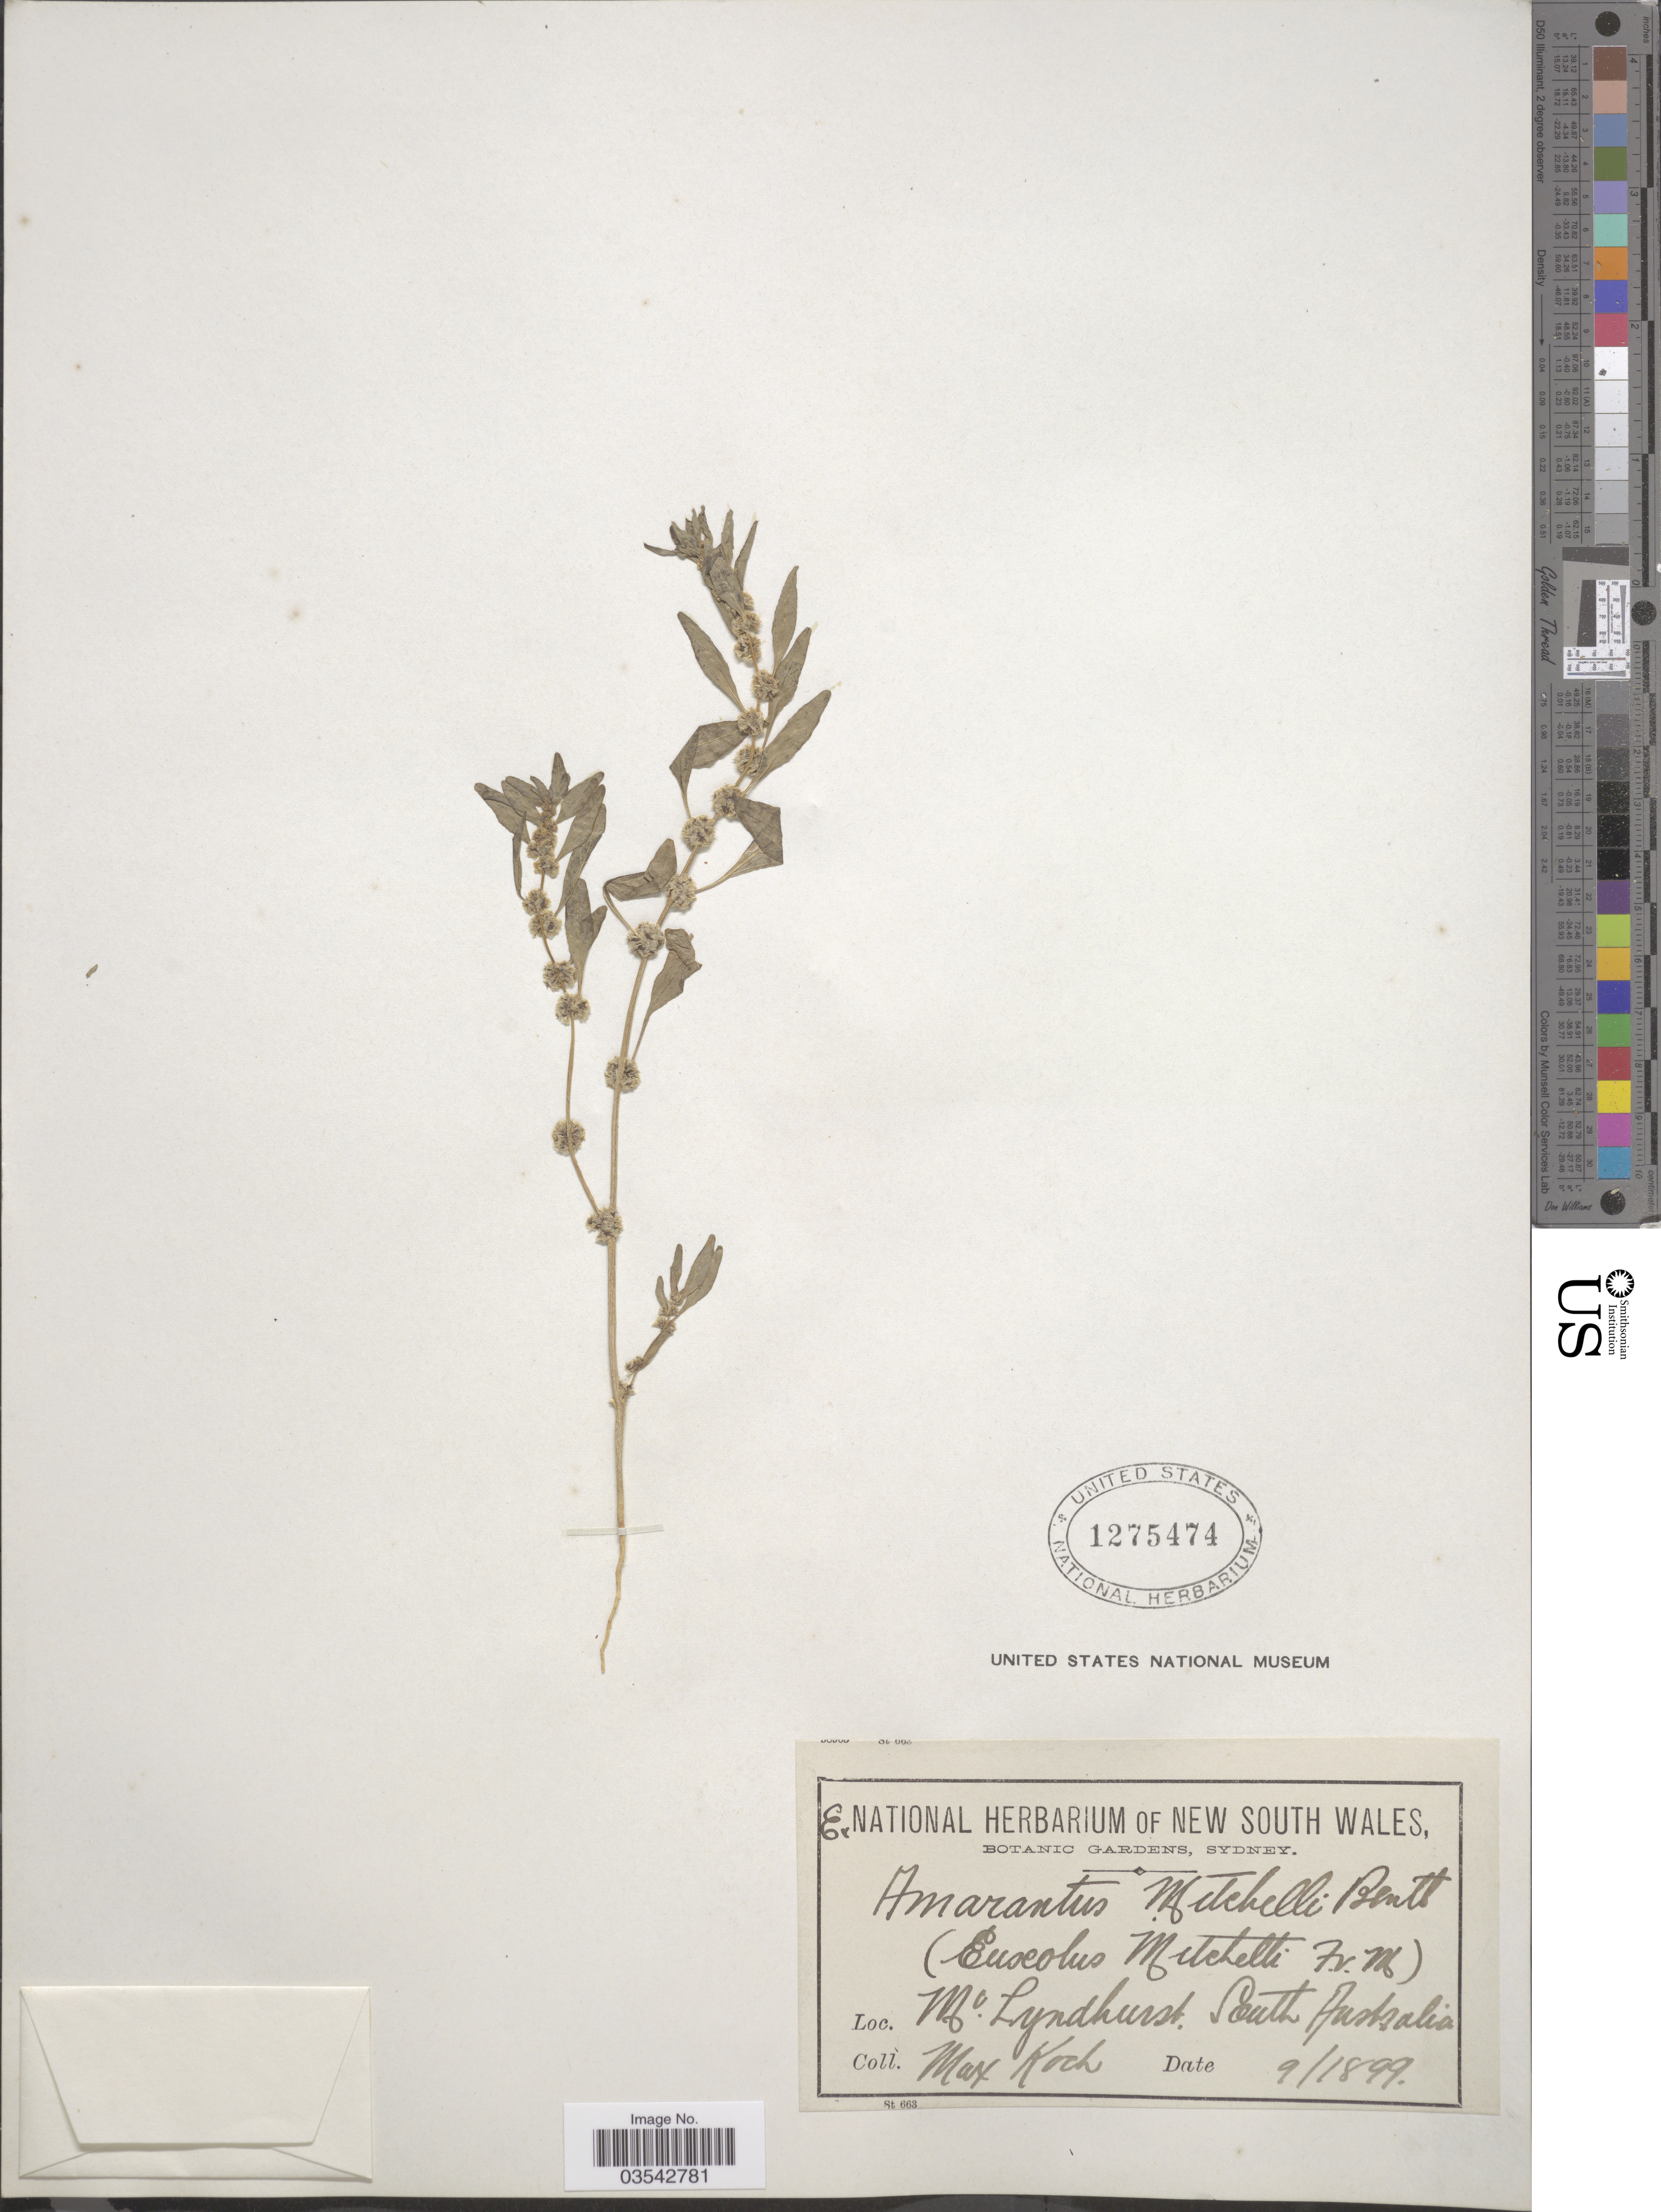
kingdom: Plantae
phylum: Tracheophyta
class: Magnoliopsida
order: Caryophyllales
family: Amaranthaceae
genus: Amaranthus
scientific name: Amaranthus mitchellii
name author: Benth.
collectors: M. Koch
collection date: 1899-09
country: Australia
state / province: South Australia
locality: Mt. Lyndhurst.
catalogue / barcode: US 1275474